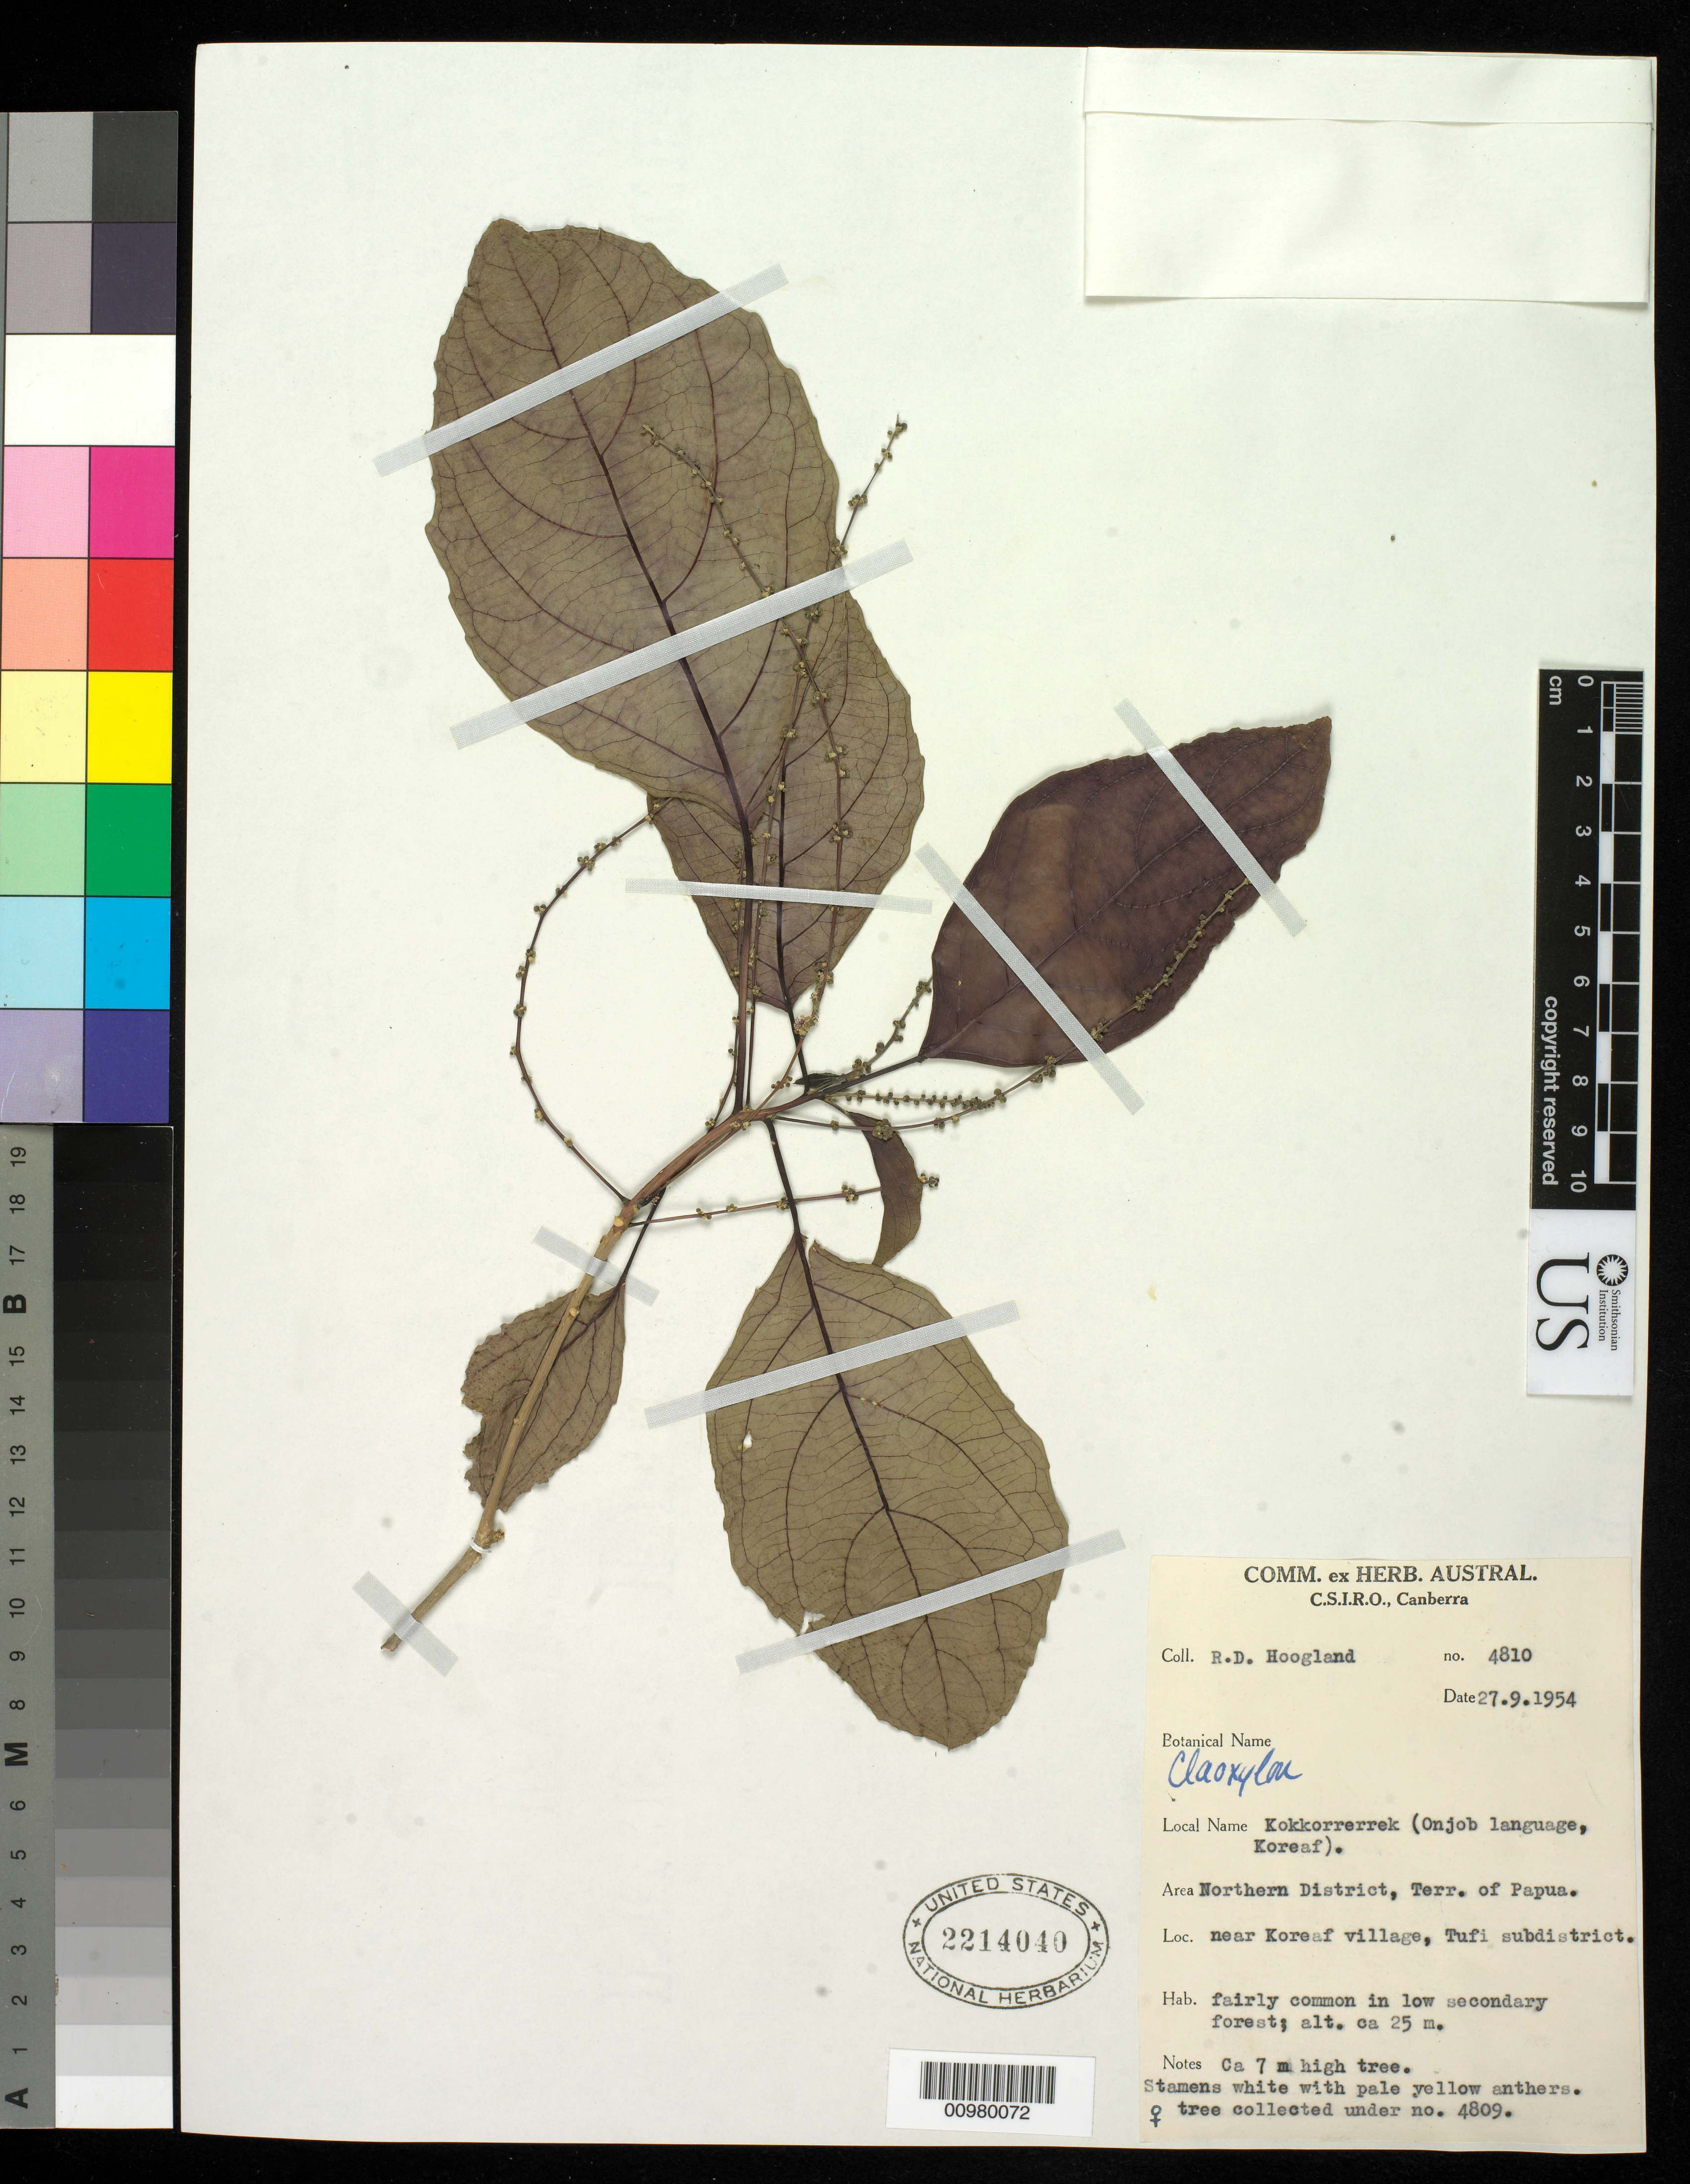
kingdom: Plantae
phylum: Tracheophyta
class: Magnoliopsida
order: Malpighiales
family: Euphorbiaceae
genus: Claoxylon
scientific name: Claoxylon sp.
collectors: R. D. Hoogland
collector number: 4810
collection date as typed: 27 Sep 1954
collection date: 1954-09-27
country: Papua New Guinea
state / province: Northern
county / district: Tufi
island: New Guinea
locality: near Koreaf village, Tufi subdistrict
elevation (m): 25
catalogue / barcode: US 2214040